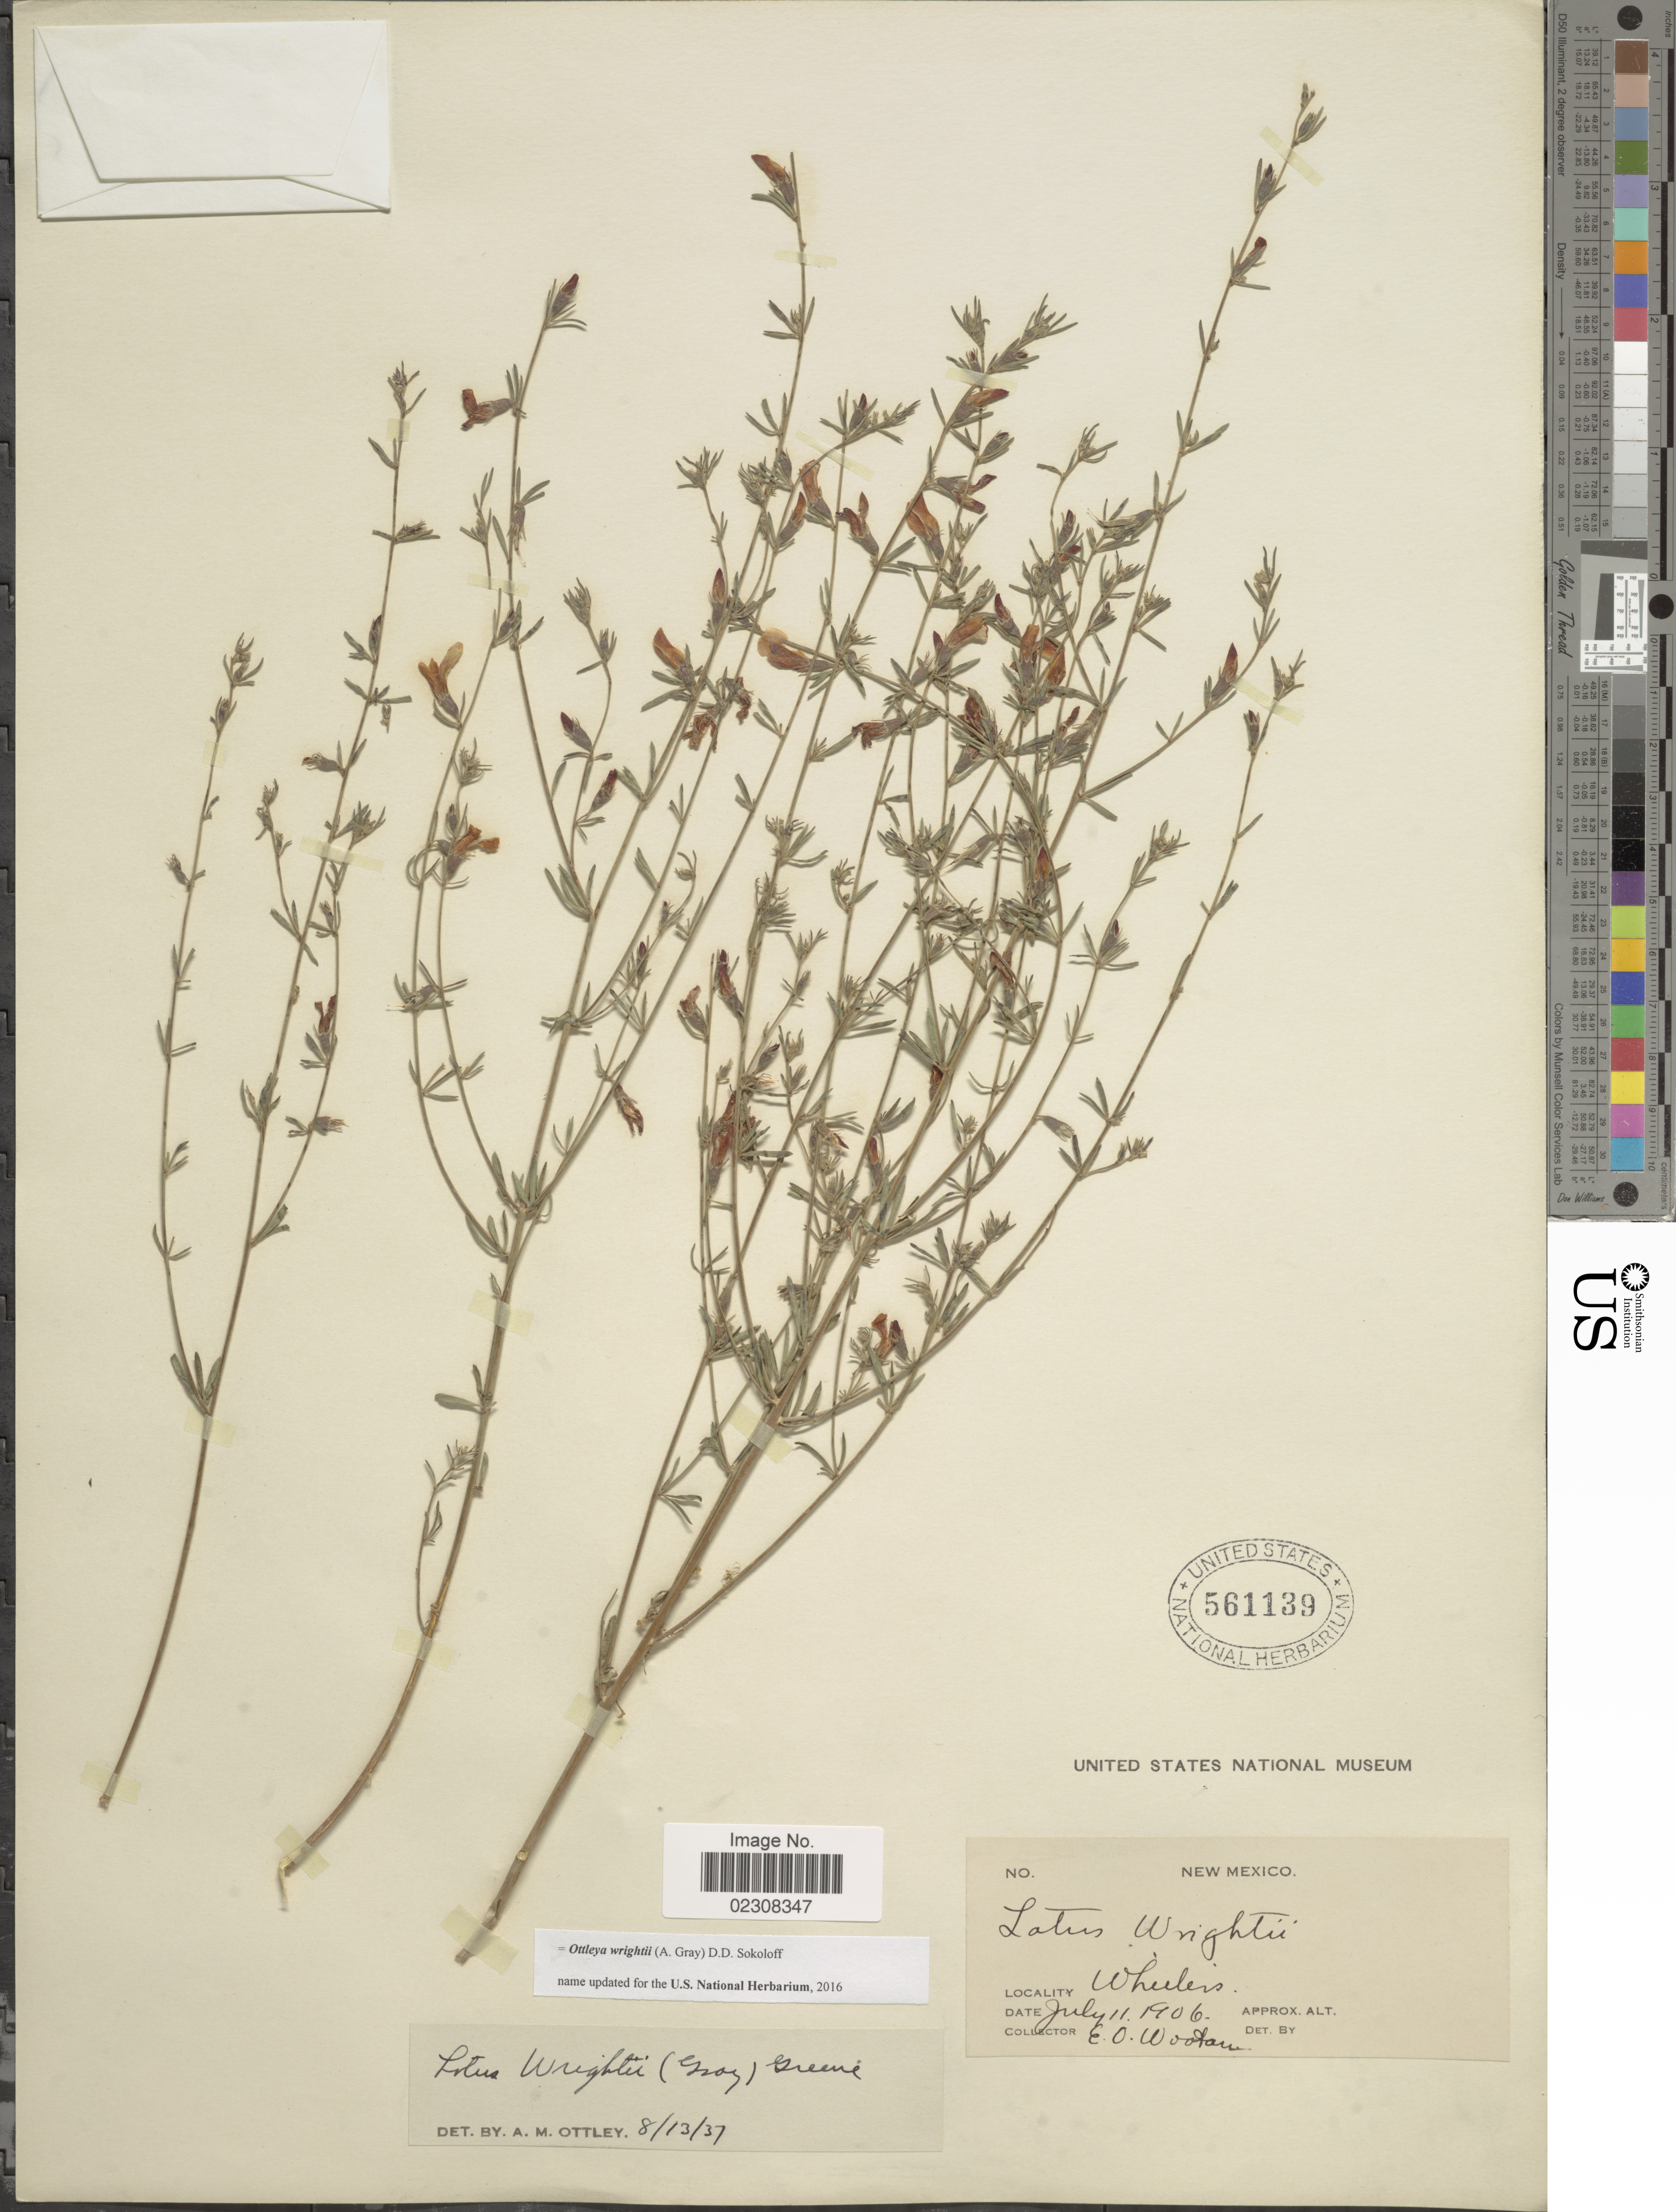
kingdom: Plantae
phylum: Tracheophyta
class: Magnoliopsida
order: Fabales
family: Fabaceae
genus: Ottleya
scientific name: Ottleya wrightii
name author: (A. Gray) D.D. Sokoloff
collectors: E. O. Wooton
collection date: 1906-07-11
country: United States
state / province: New Mexico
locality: Wheelers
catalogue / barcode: US 561139